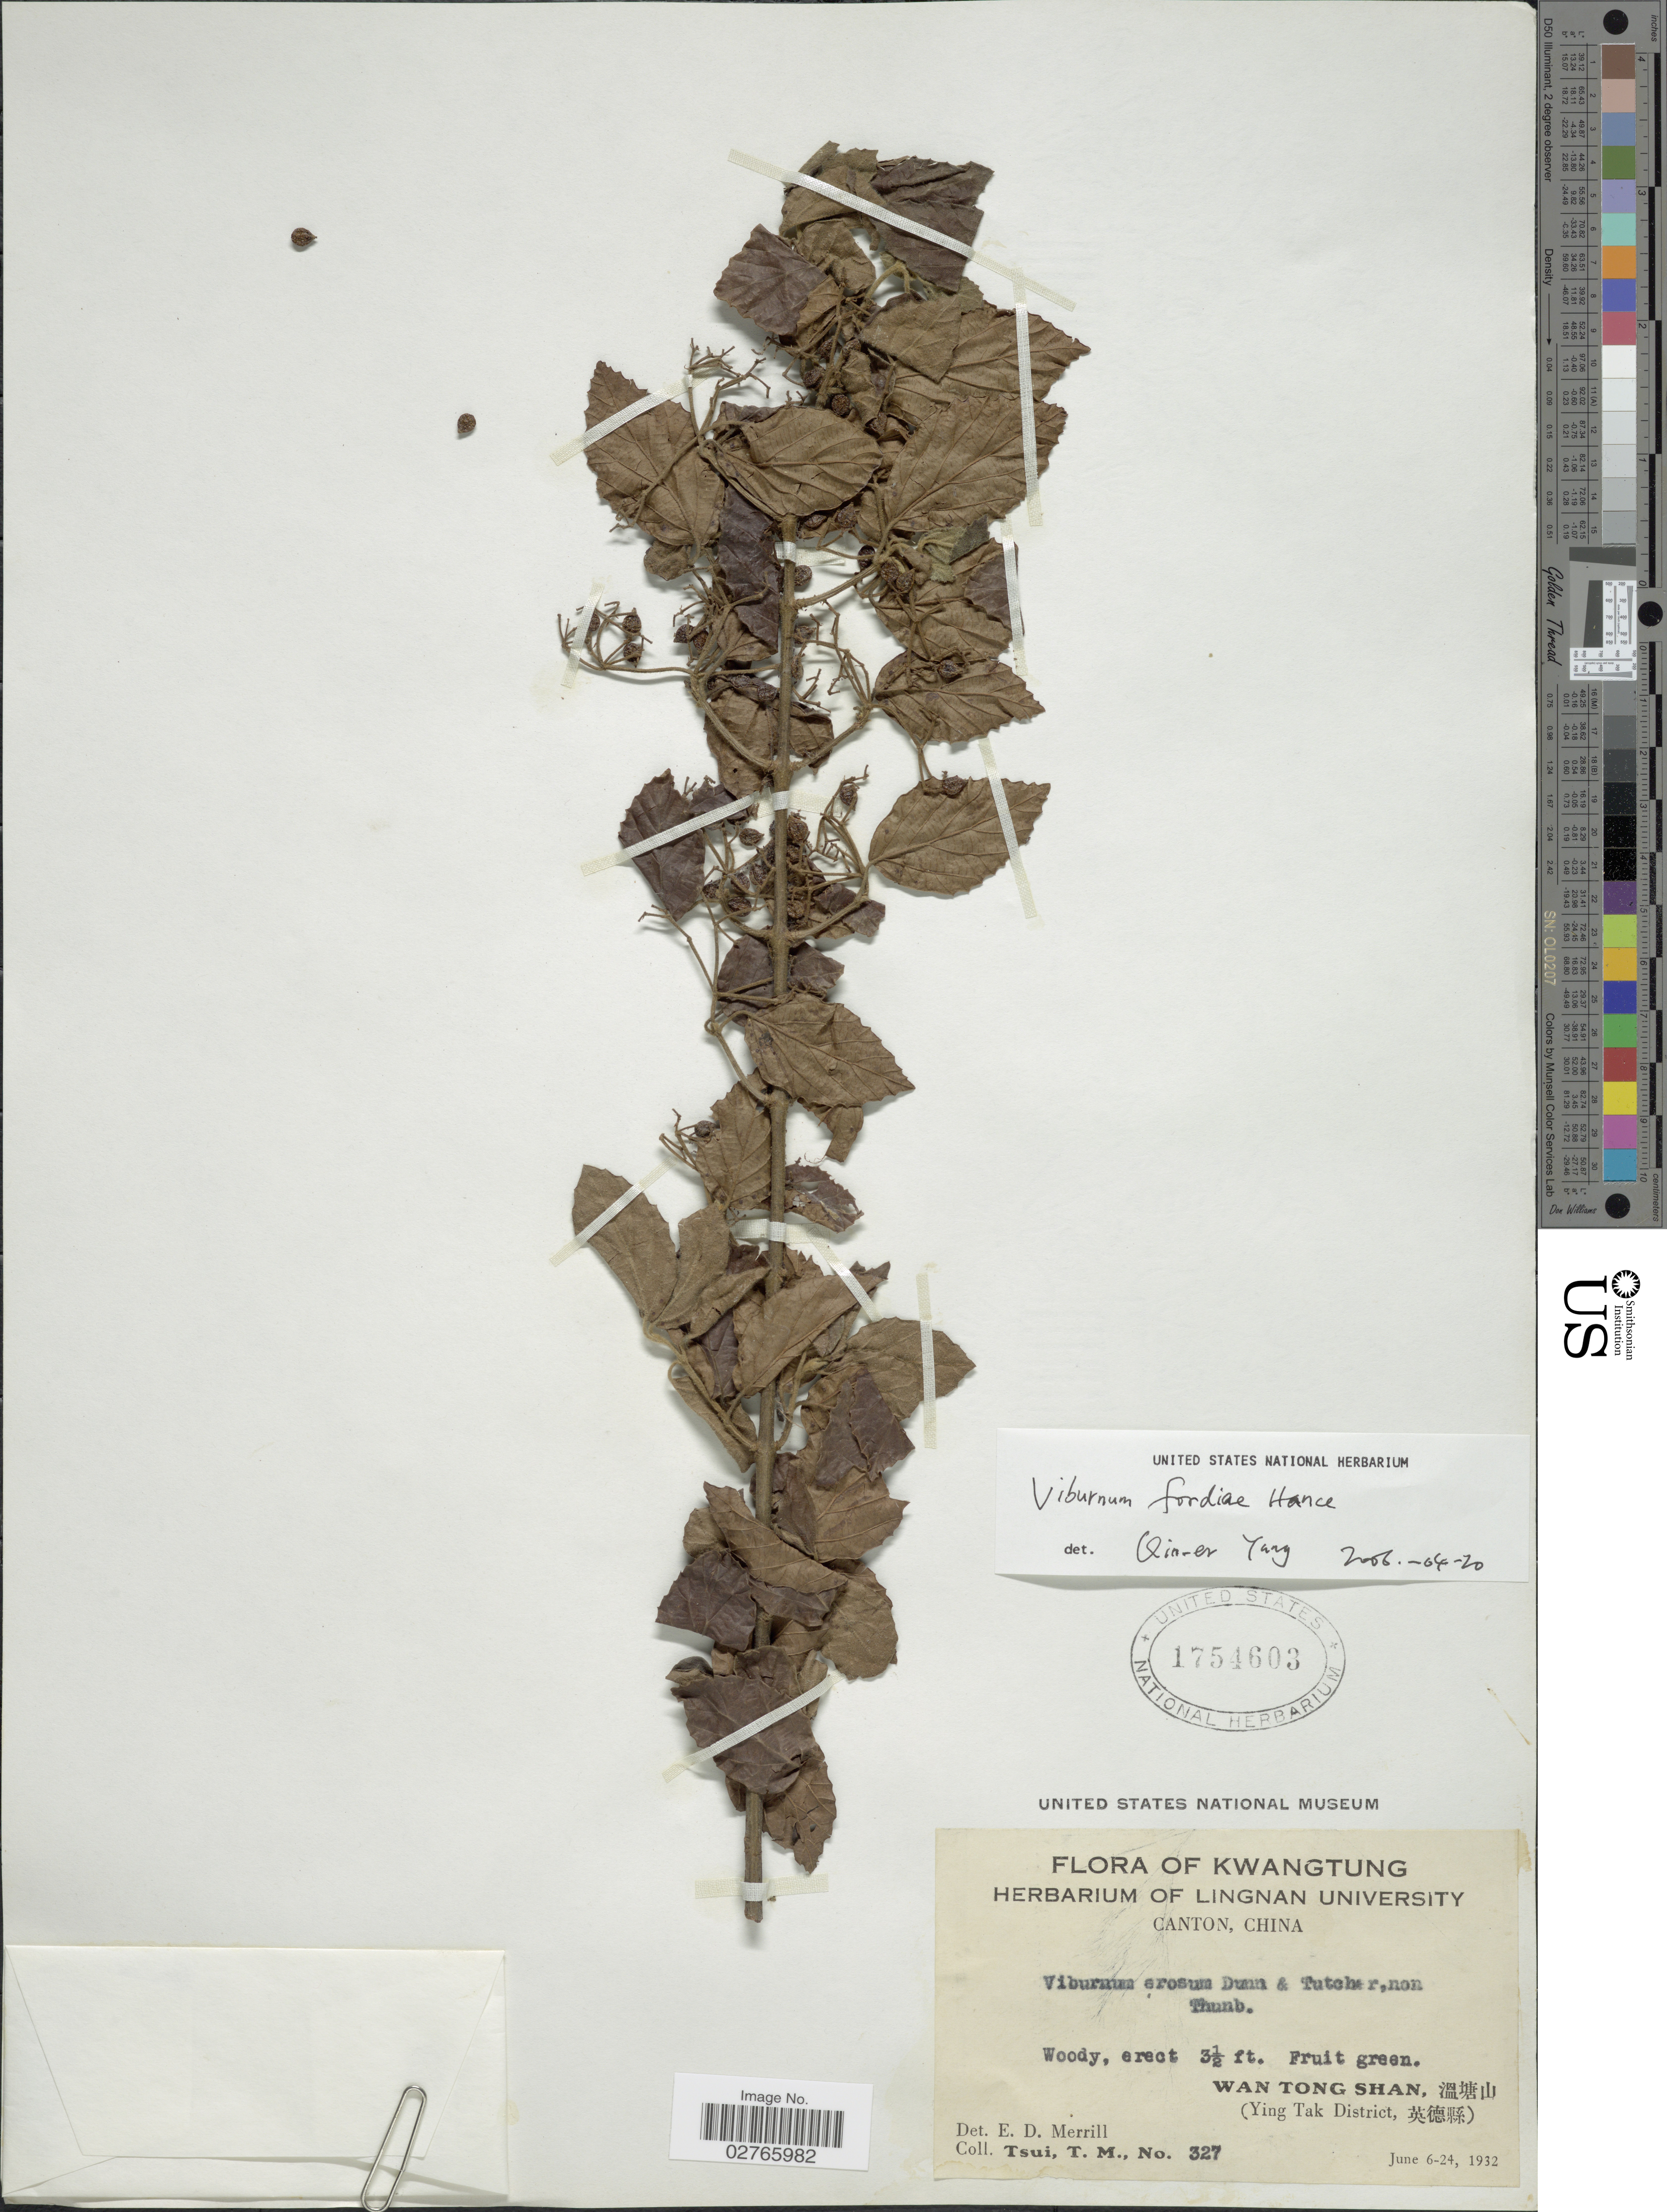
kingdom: Plantae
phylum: Tracheophyta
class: Magnoliopsida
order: Dipsacales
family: Viburnaceae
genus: Viburnum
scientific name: Viburnum fordiae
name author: Hance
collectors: T. Tsui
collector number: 327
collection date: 1932-06-06/1932-06-24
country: China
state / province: Guangdong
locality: Kwangtung, Wan Tong Shan (Ying Tak District).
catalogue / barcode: US 1754603